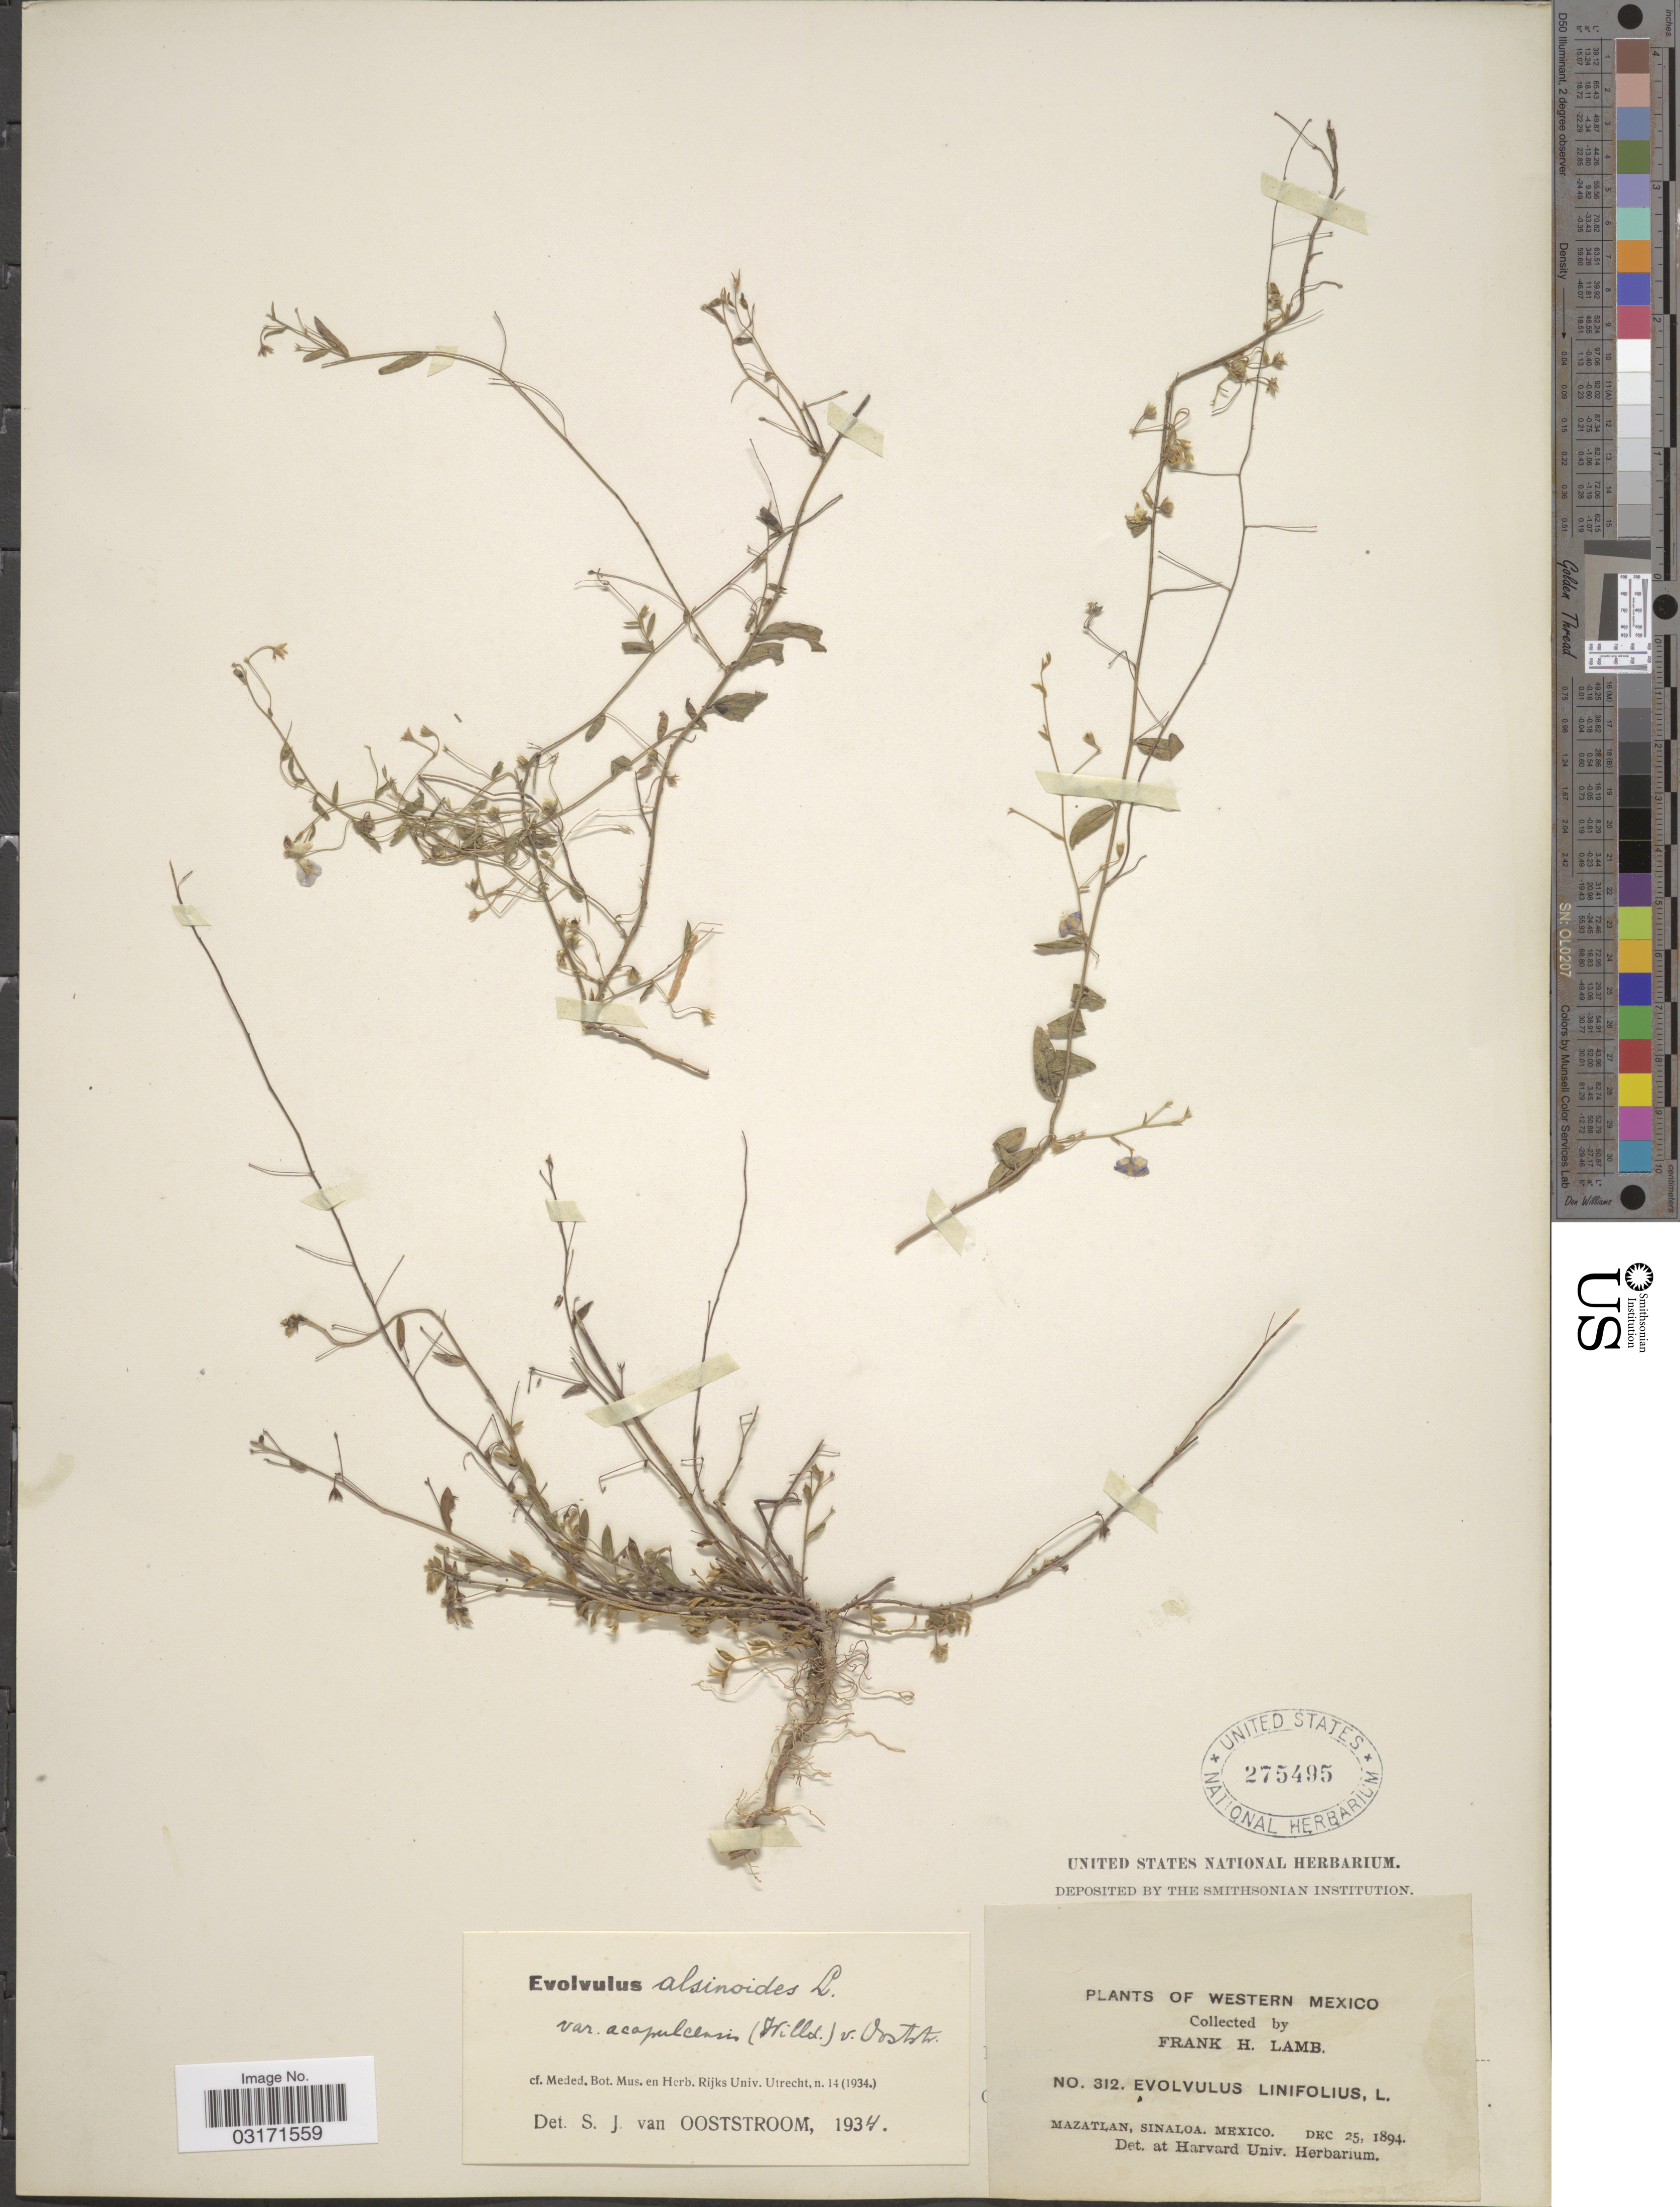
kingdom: Plantae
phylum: Tracheophyta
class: Magnoliopsida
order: Solanales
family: Convolvulaceae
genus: Evolvulus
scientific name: Evolvulus alsinoides var. acapulcensis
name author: (Willd. ex Schult.) Ooststr.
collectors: F. H. Lamb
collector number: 312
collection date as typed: Dec 25 1894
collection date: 1894-12-25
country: Mexico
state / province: Sinaloa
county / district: Mazatlán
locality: Mazatlán.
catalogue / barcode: US 275495